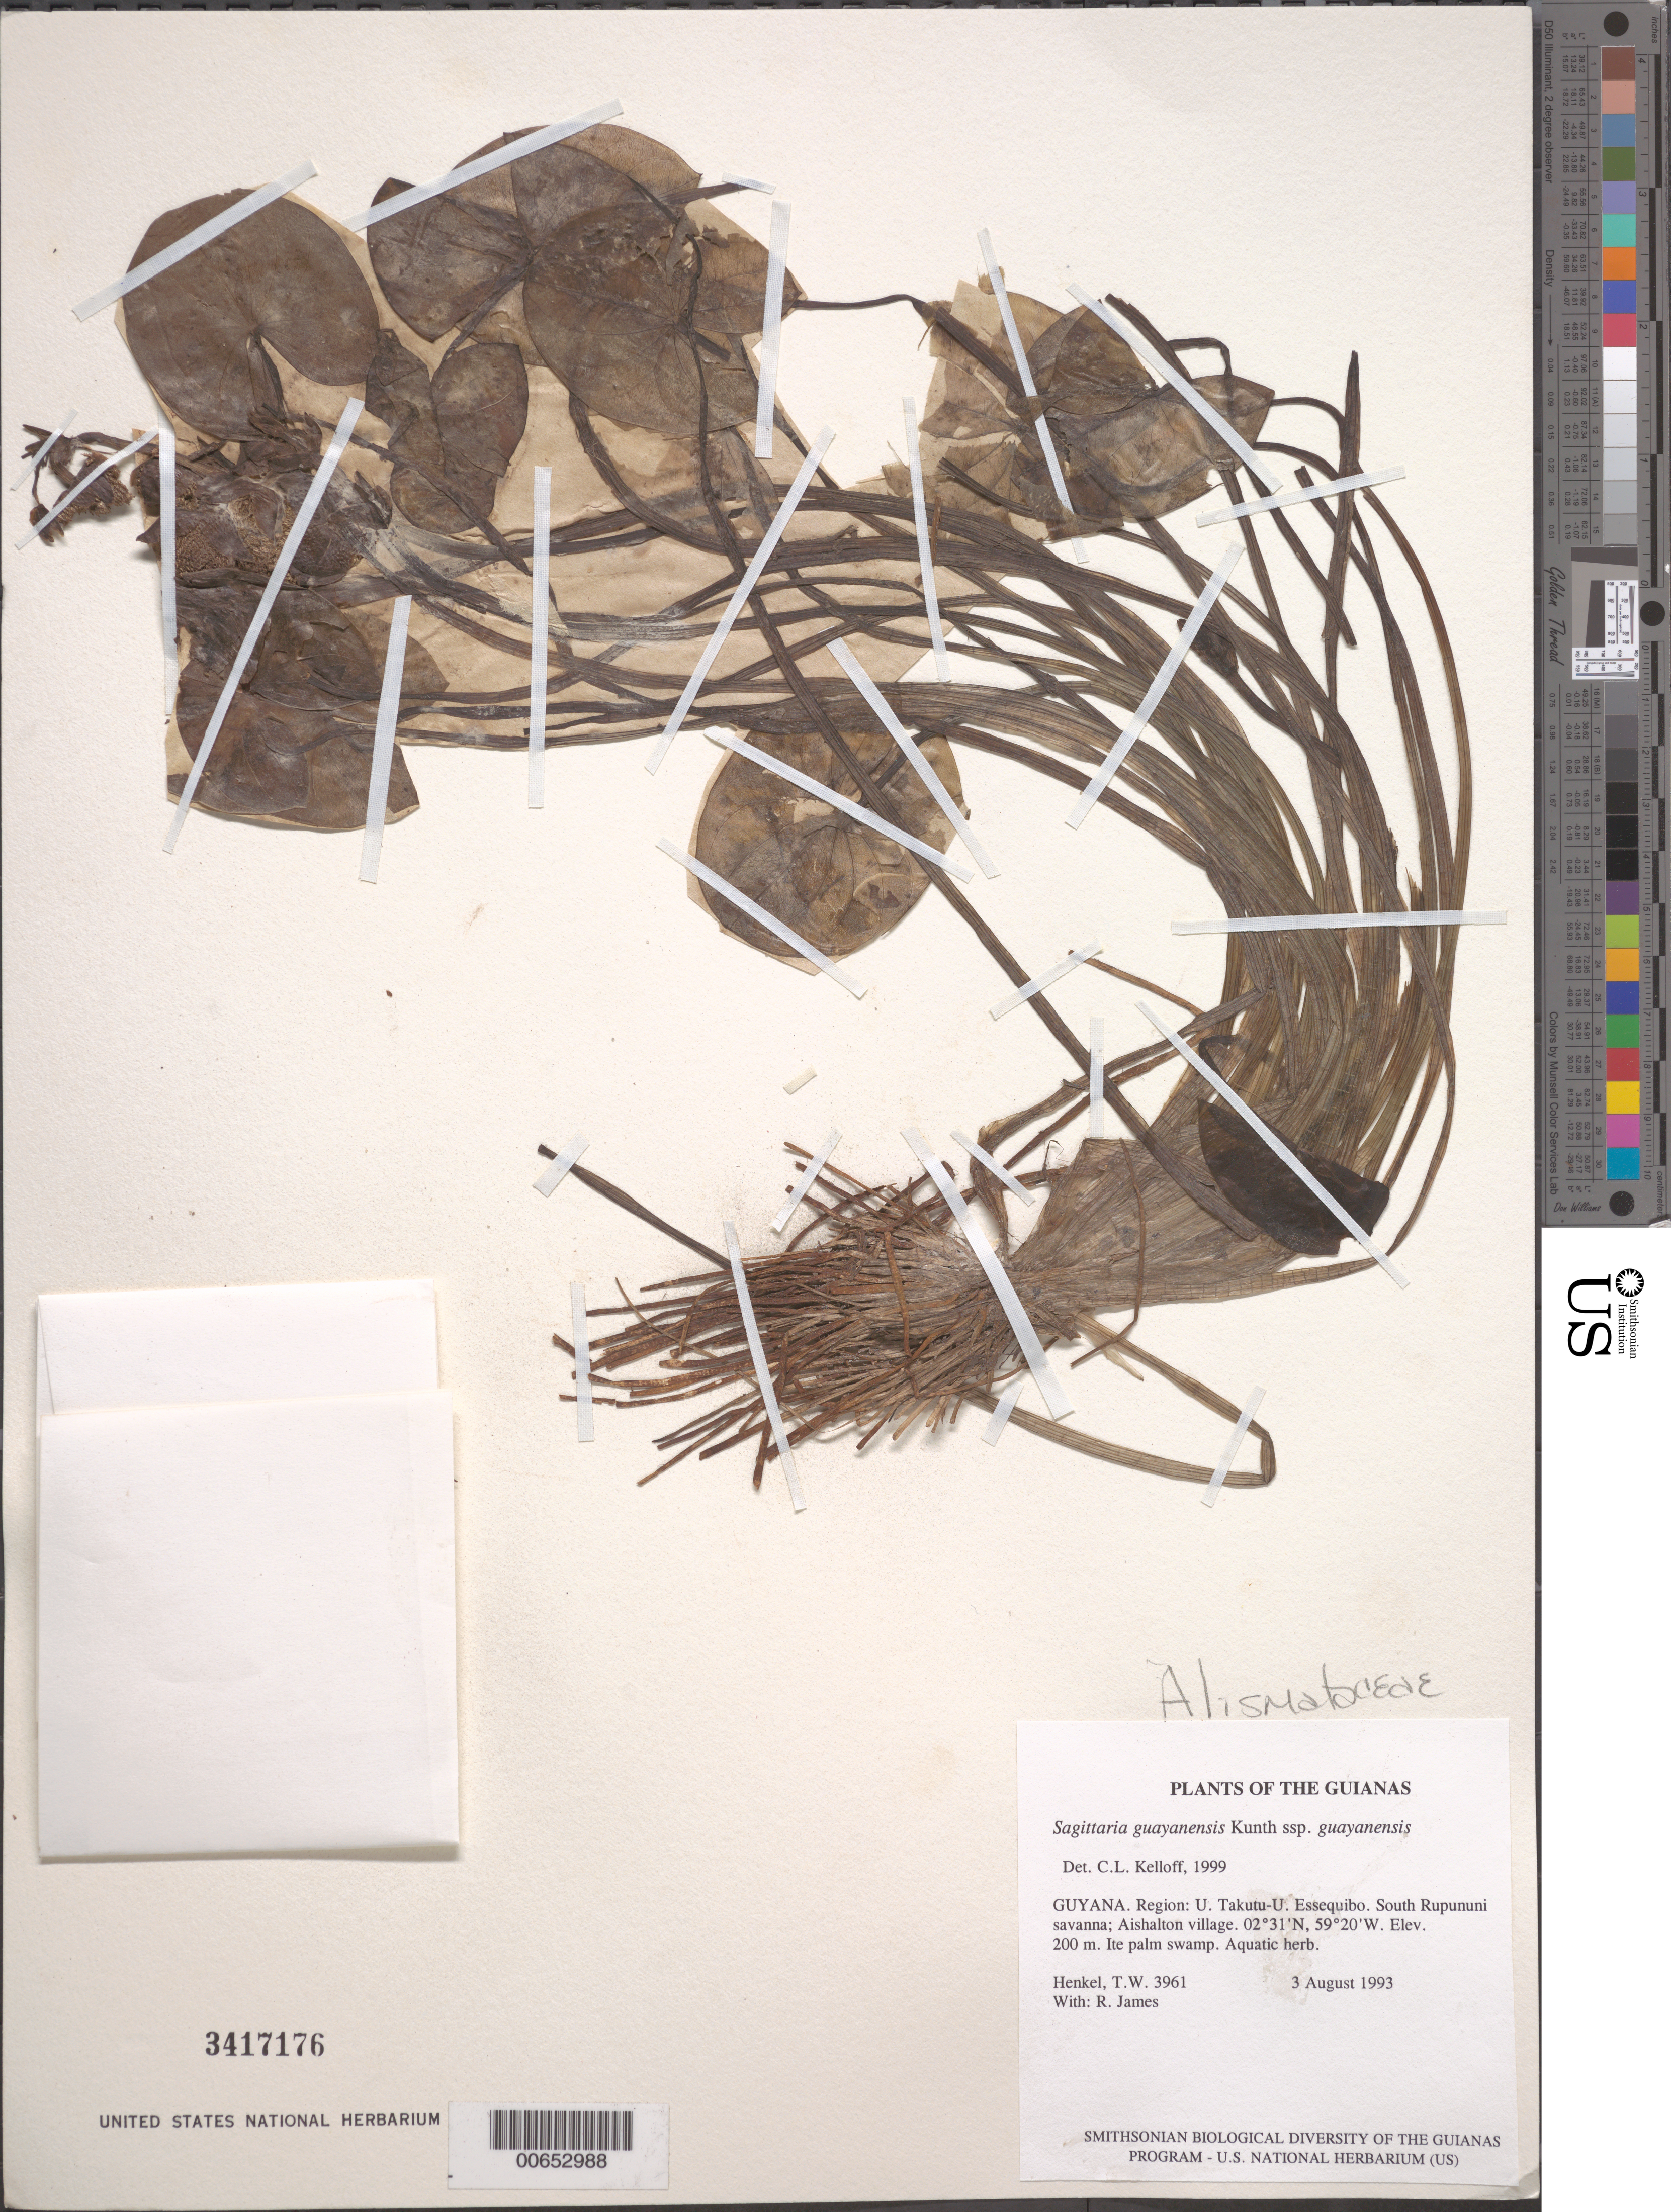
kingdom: Plantae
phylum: Tracheophyta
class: Liliopsida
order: Alismatales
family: Alismataceae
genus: Sagittaria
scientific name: Sagittaria guayanensis subsp. guayanensis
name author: Kunth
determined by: Kelloff, Carol L., (US), Smithsonian Institution - National Museum of Natural History (UNITED STATES)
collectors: T. Henkel & R. James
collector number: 3961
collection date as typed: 3 August 1994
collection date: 1994-08-03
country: Guyana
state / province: U. Takutu-U. Essequibo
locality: South Rupununi savanna; Aishalton village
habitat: Ite palm swamp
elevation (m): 200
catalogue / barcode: US 3417176